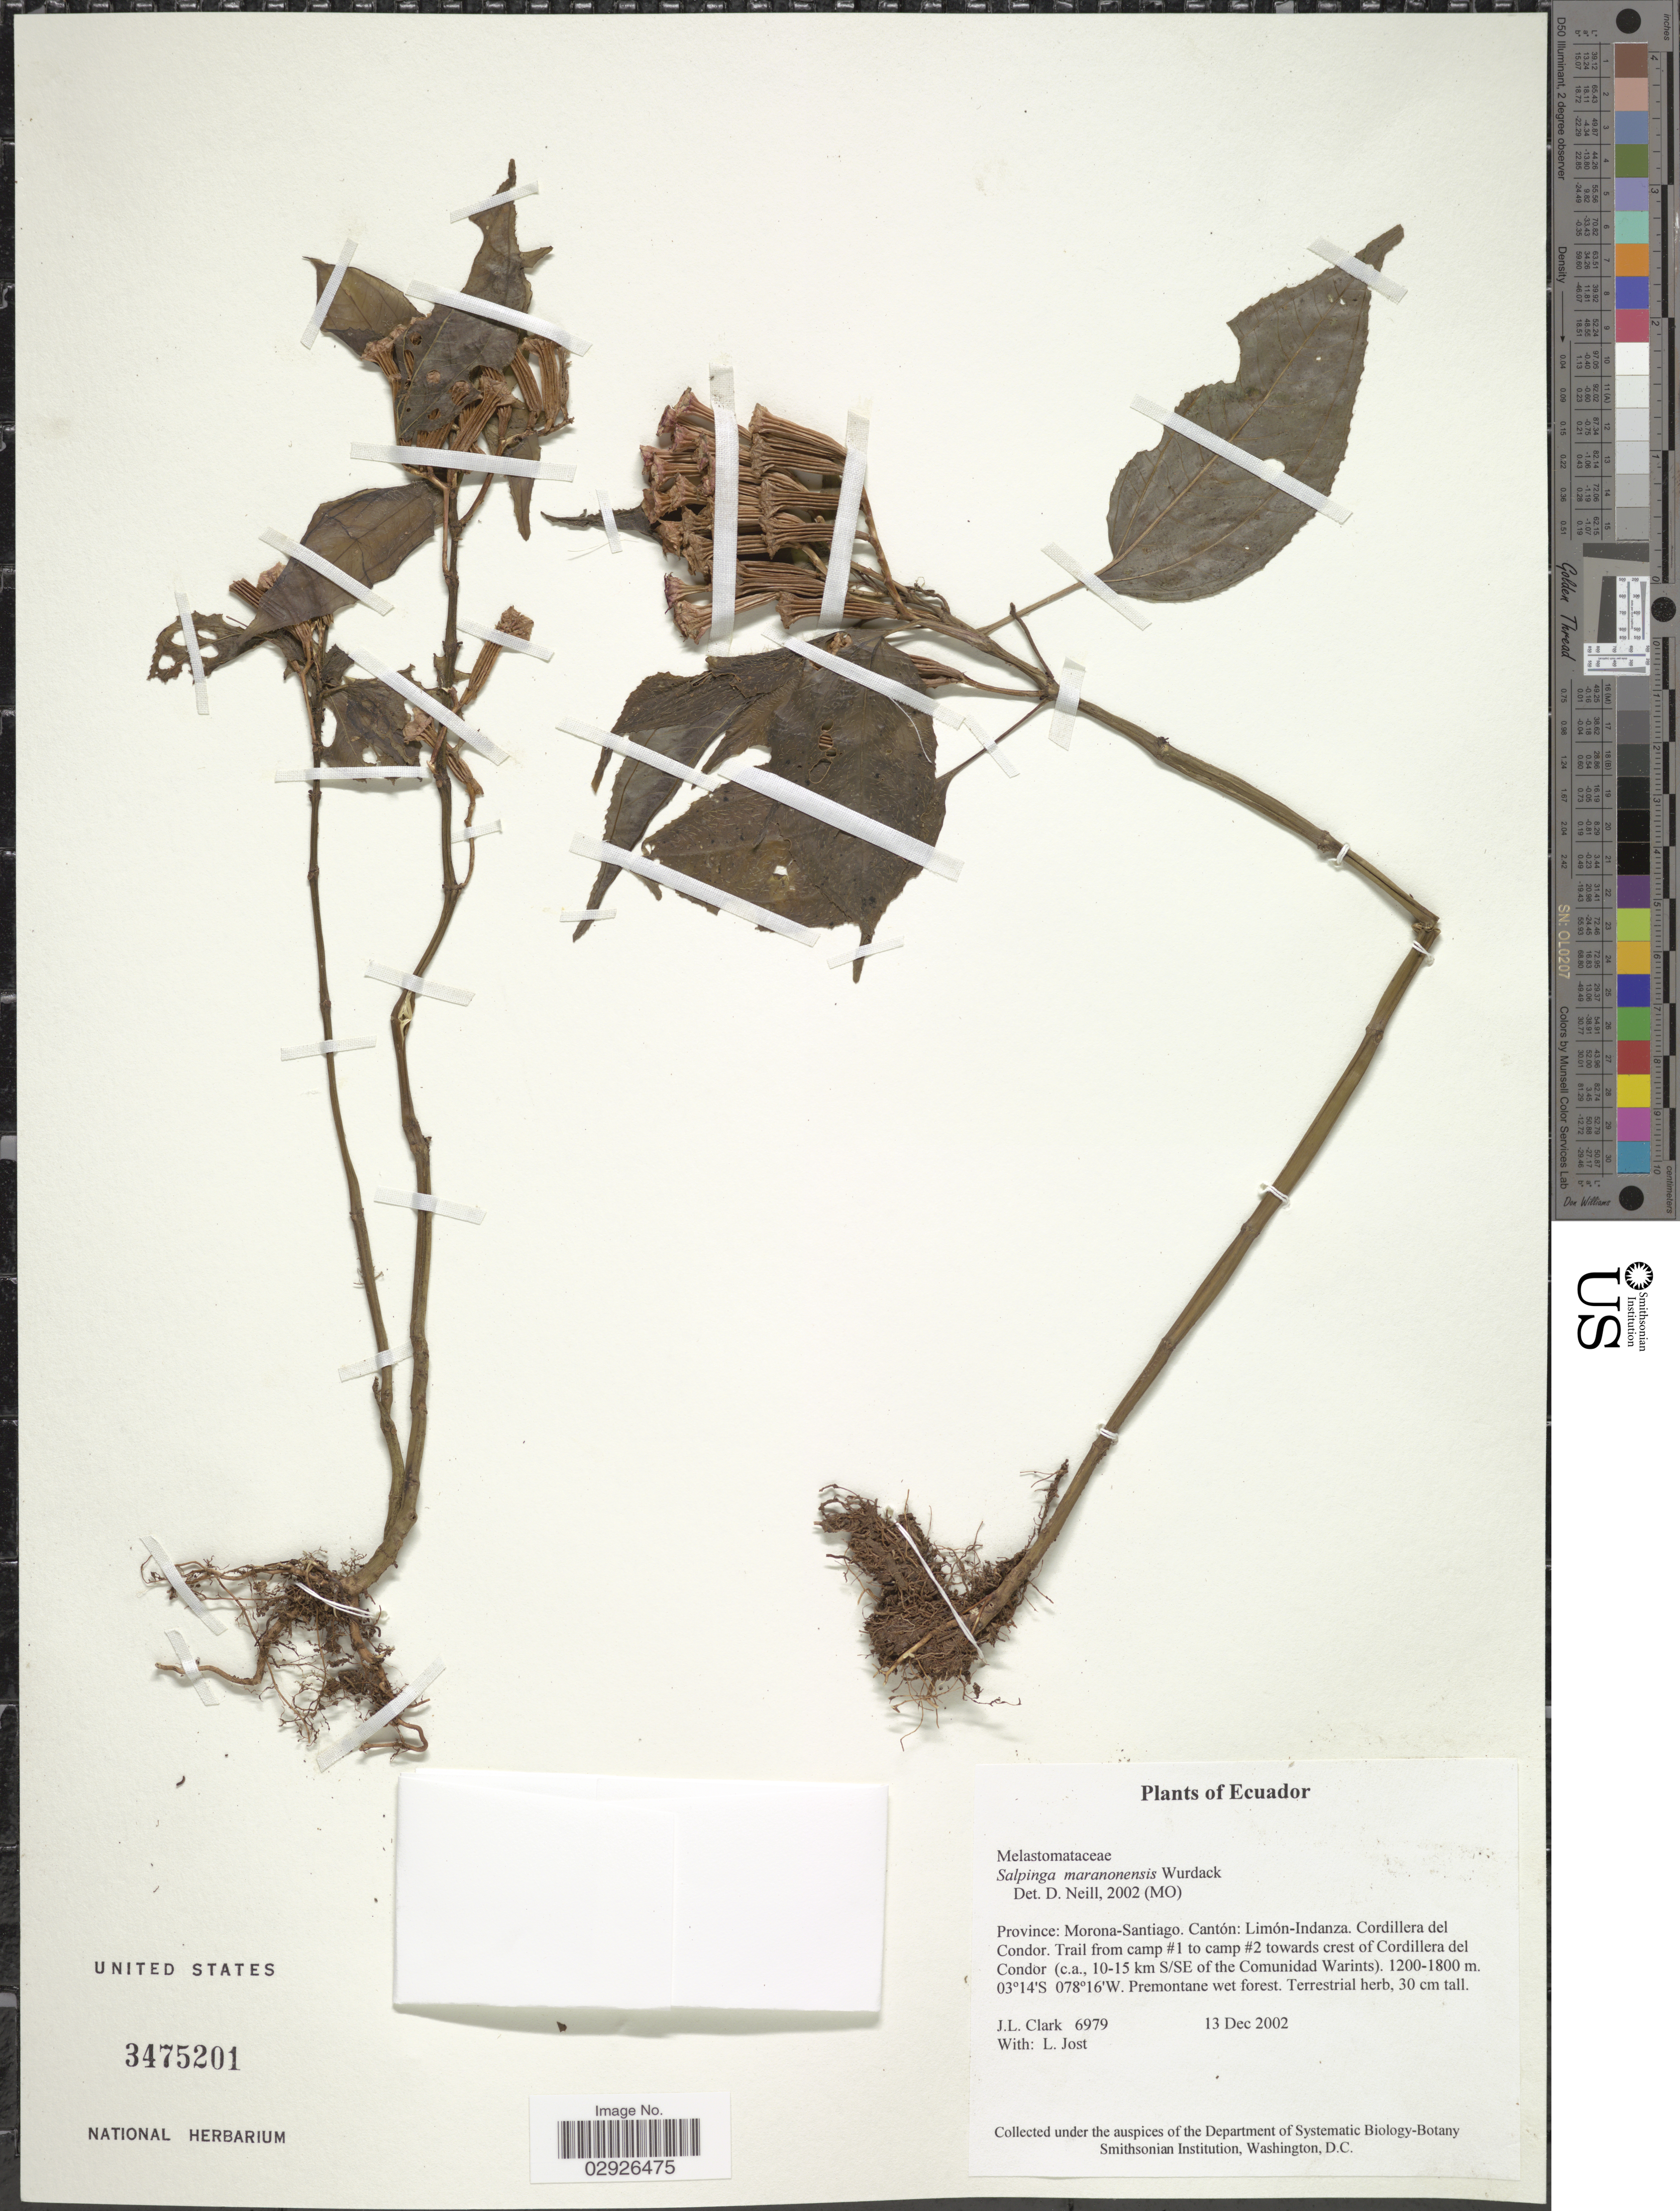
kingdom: Plantae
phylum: Tracheophyta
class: Magnoliopsida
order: Myrtales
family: Melastomataceae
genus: Salpinga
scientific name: Salpinga maranonensis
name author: Wurdack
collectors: J. L. Clark & L. Jost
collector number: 6979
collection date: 2002-12-13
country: Ecuador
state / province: Morona-Santiago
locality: Cantón: Limón-Indanza. Cordillera del Condor. Trail from camp #1 to camp #2 towards crest of Cordillera del Condor (c.a., 10-15 km S/SE of the Comunidad Warints).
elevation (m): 1200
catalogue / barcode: US 3475201